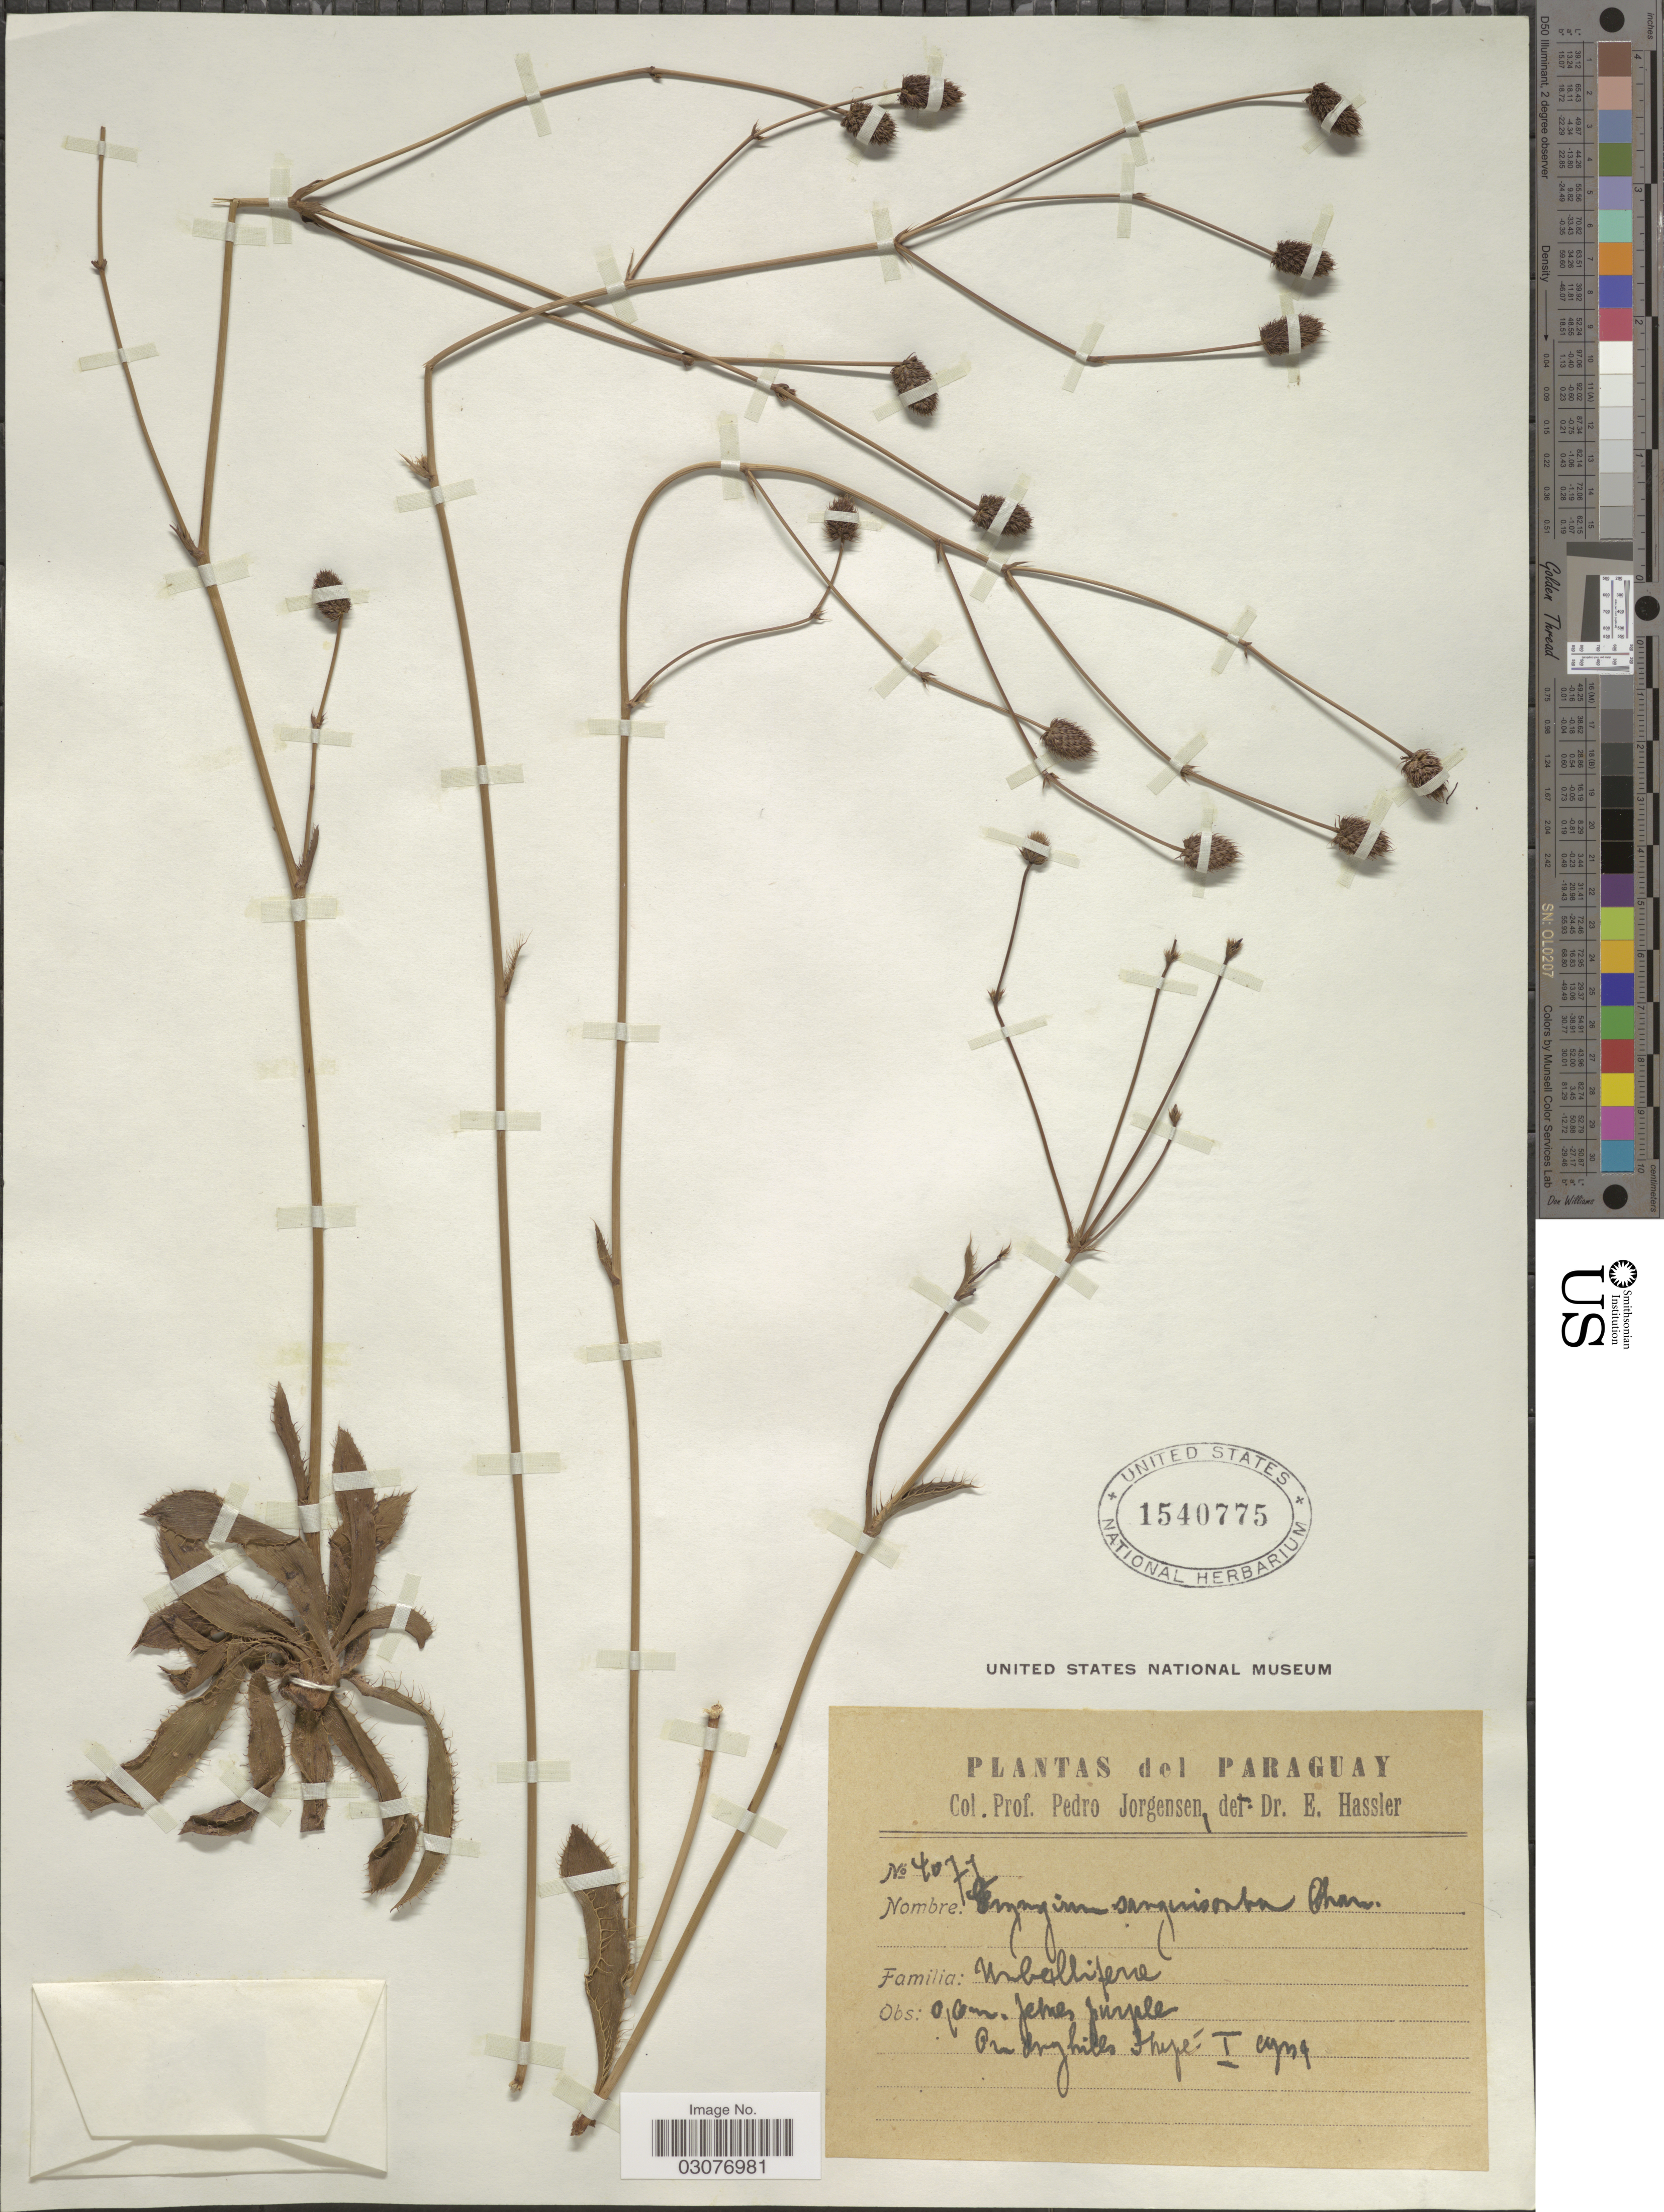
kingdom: Plantae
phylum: Tracheophyta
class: Magnoliopsida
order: Apiales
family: Apiaceae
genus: Eryngium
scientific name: Eryngium sanguisorba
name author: Cham. & Schltdl.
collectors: P. Jörgensen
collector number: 4077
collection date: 1939-01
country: Paraguay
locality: Itapé.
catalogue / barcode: US 1540775